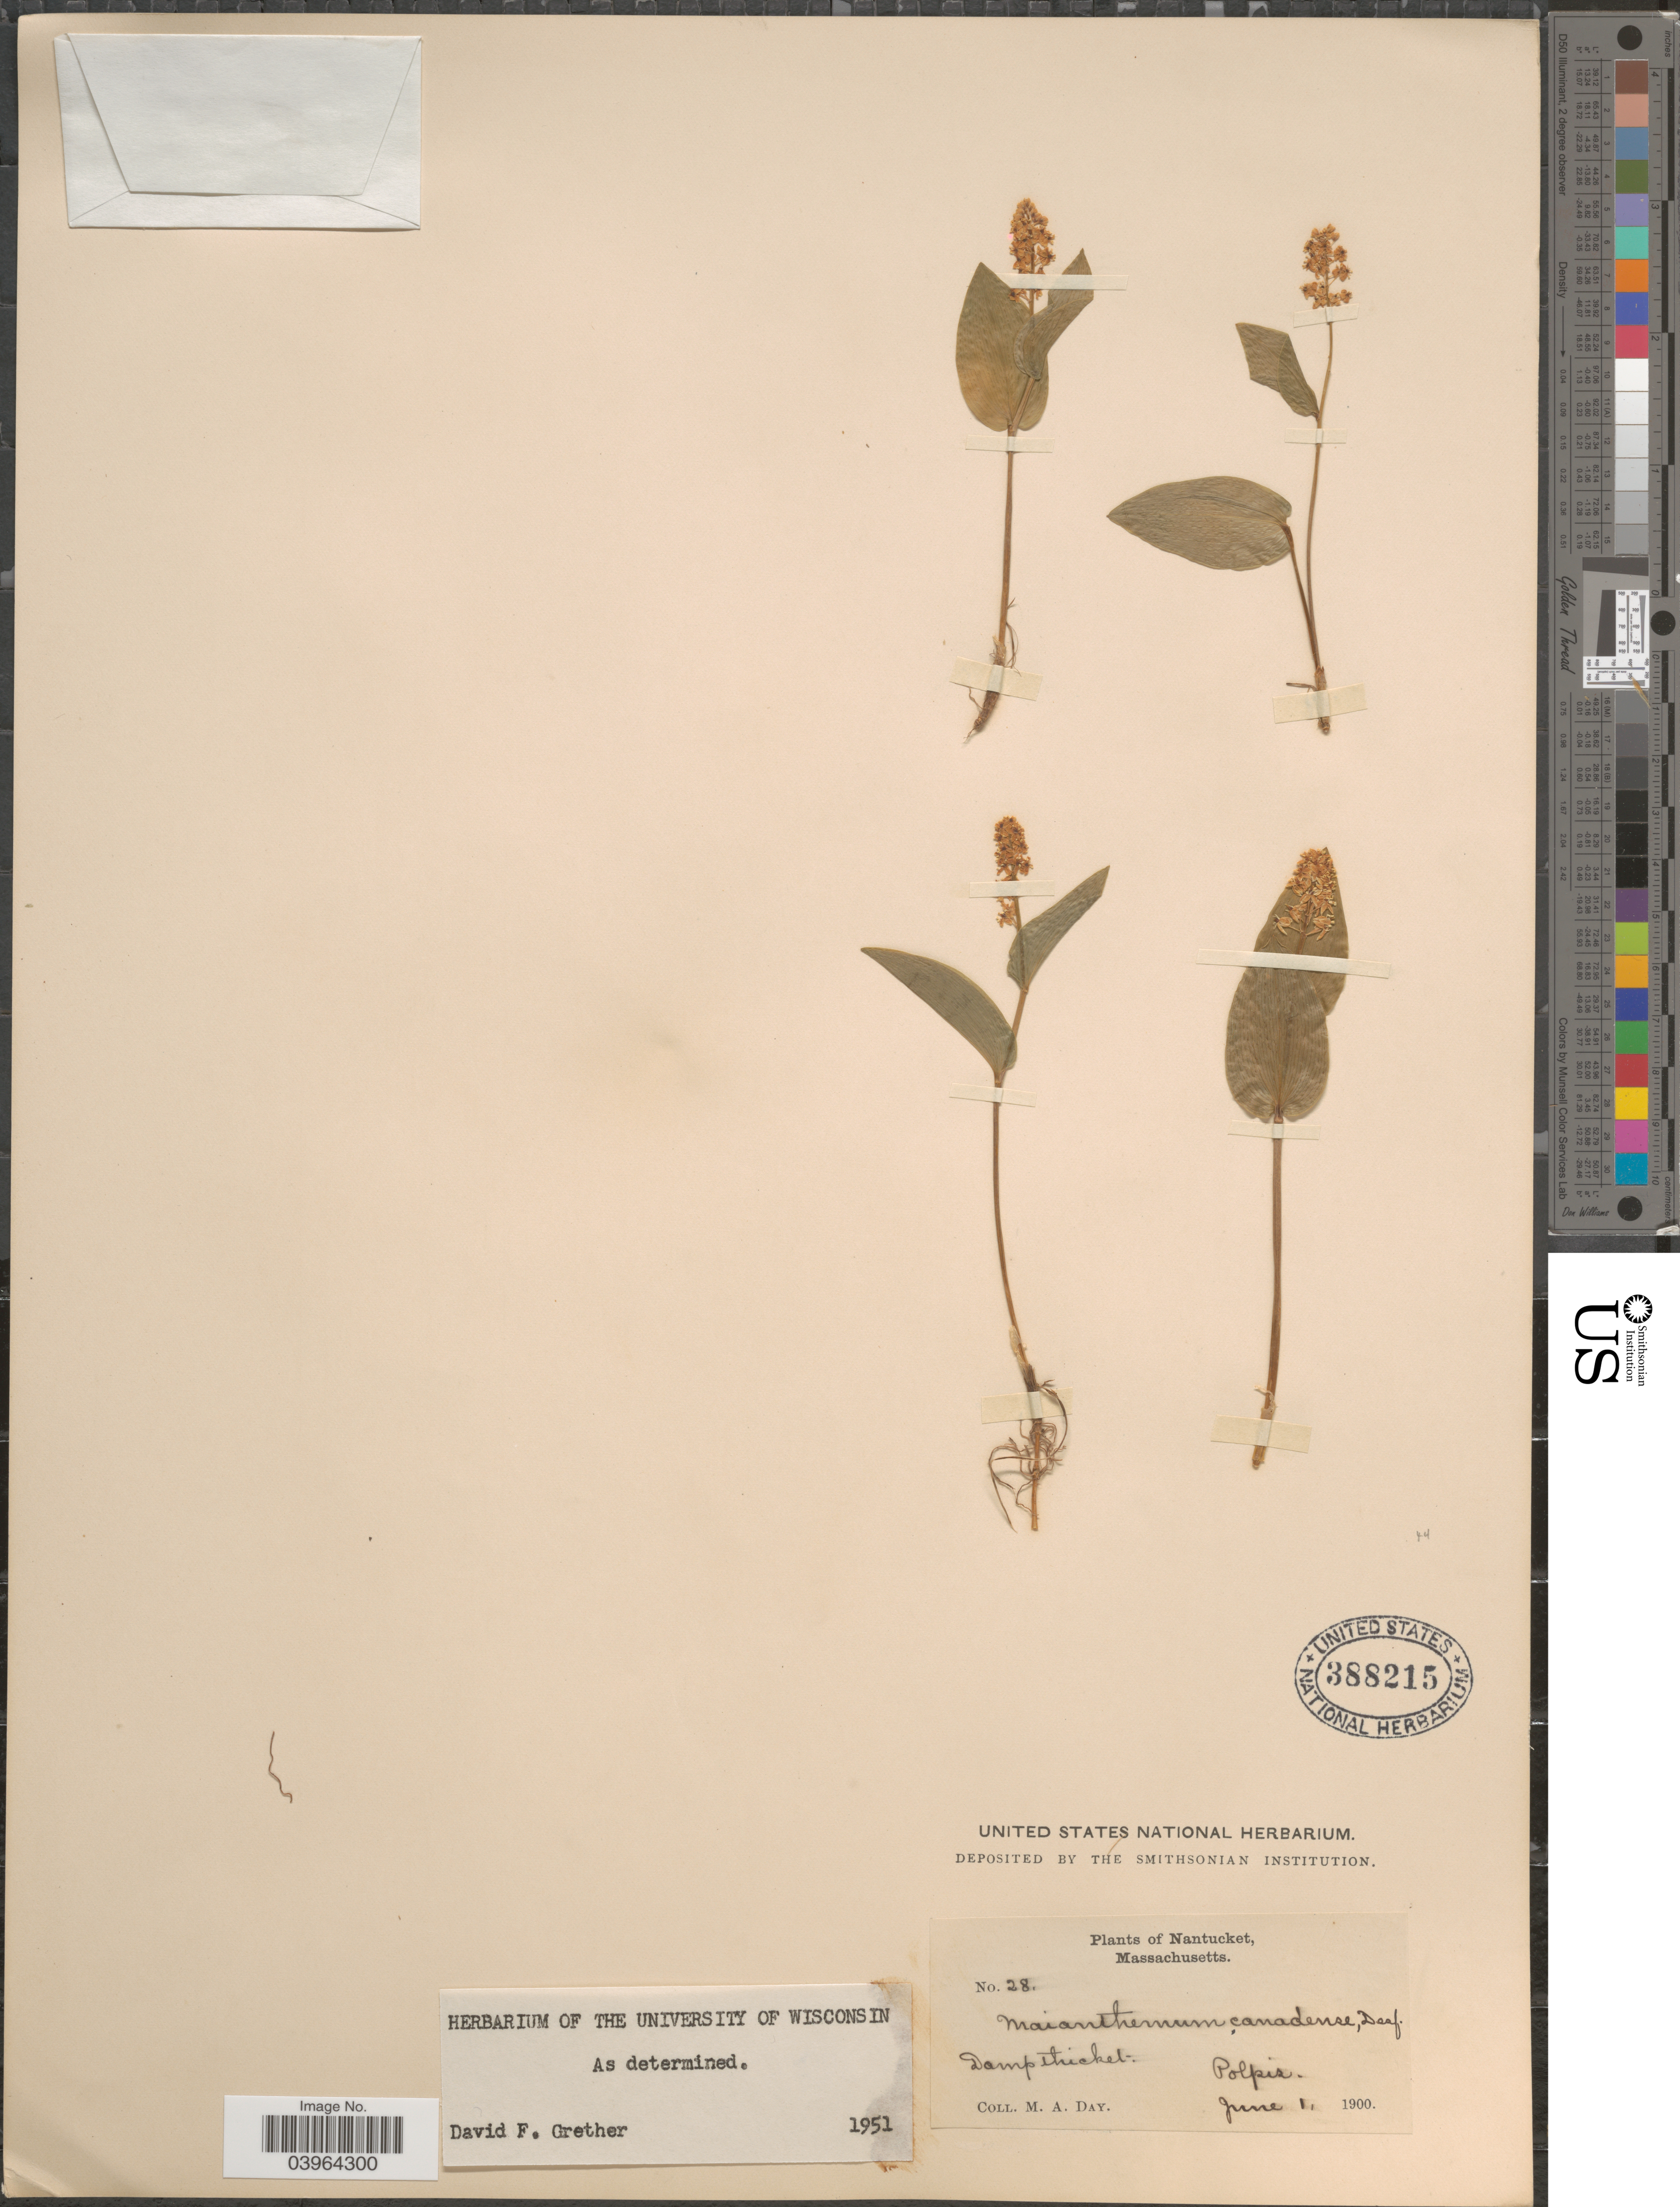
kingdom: Plantae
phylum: Tracheophyta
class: Liliopsida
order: Asparagales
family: Asparagaceae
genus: Maianthemum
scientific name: Maianthemum canadense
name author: Desf.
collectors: M. Day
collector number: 28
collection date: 1900-06-01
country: United States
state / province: Massachusetts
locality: Nantucket. Polpis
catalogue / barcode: US 388215